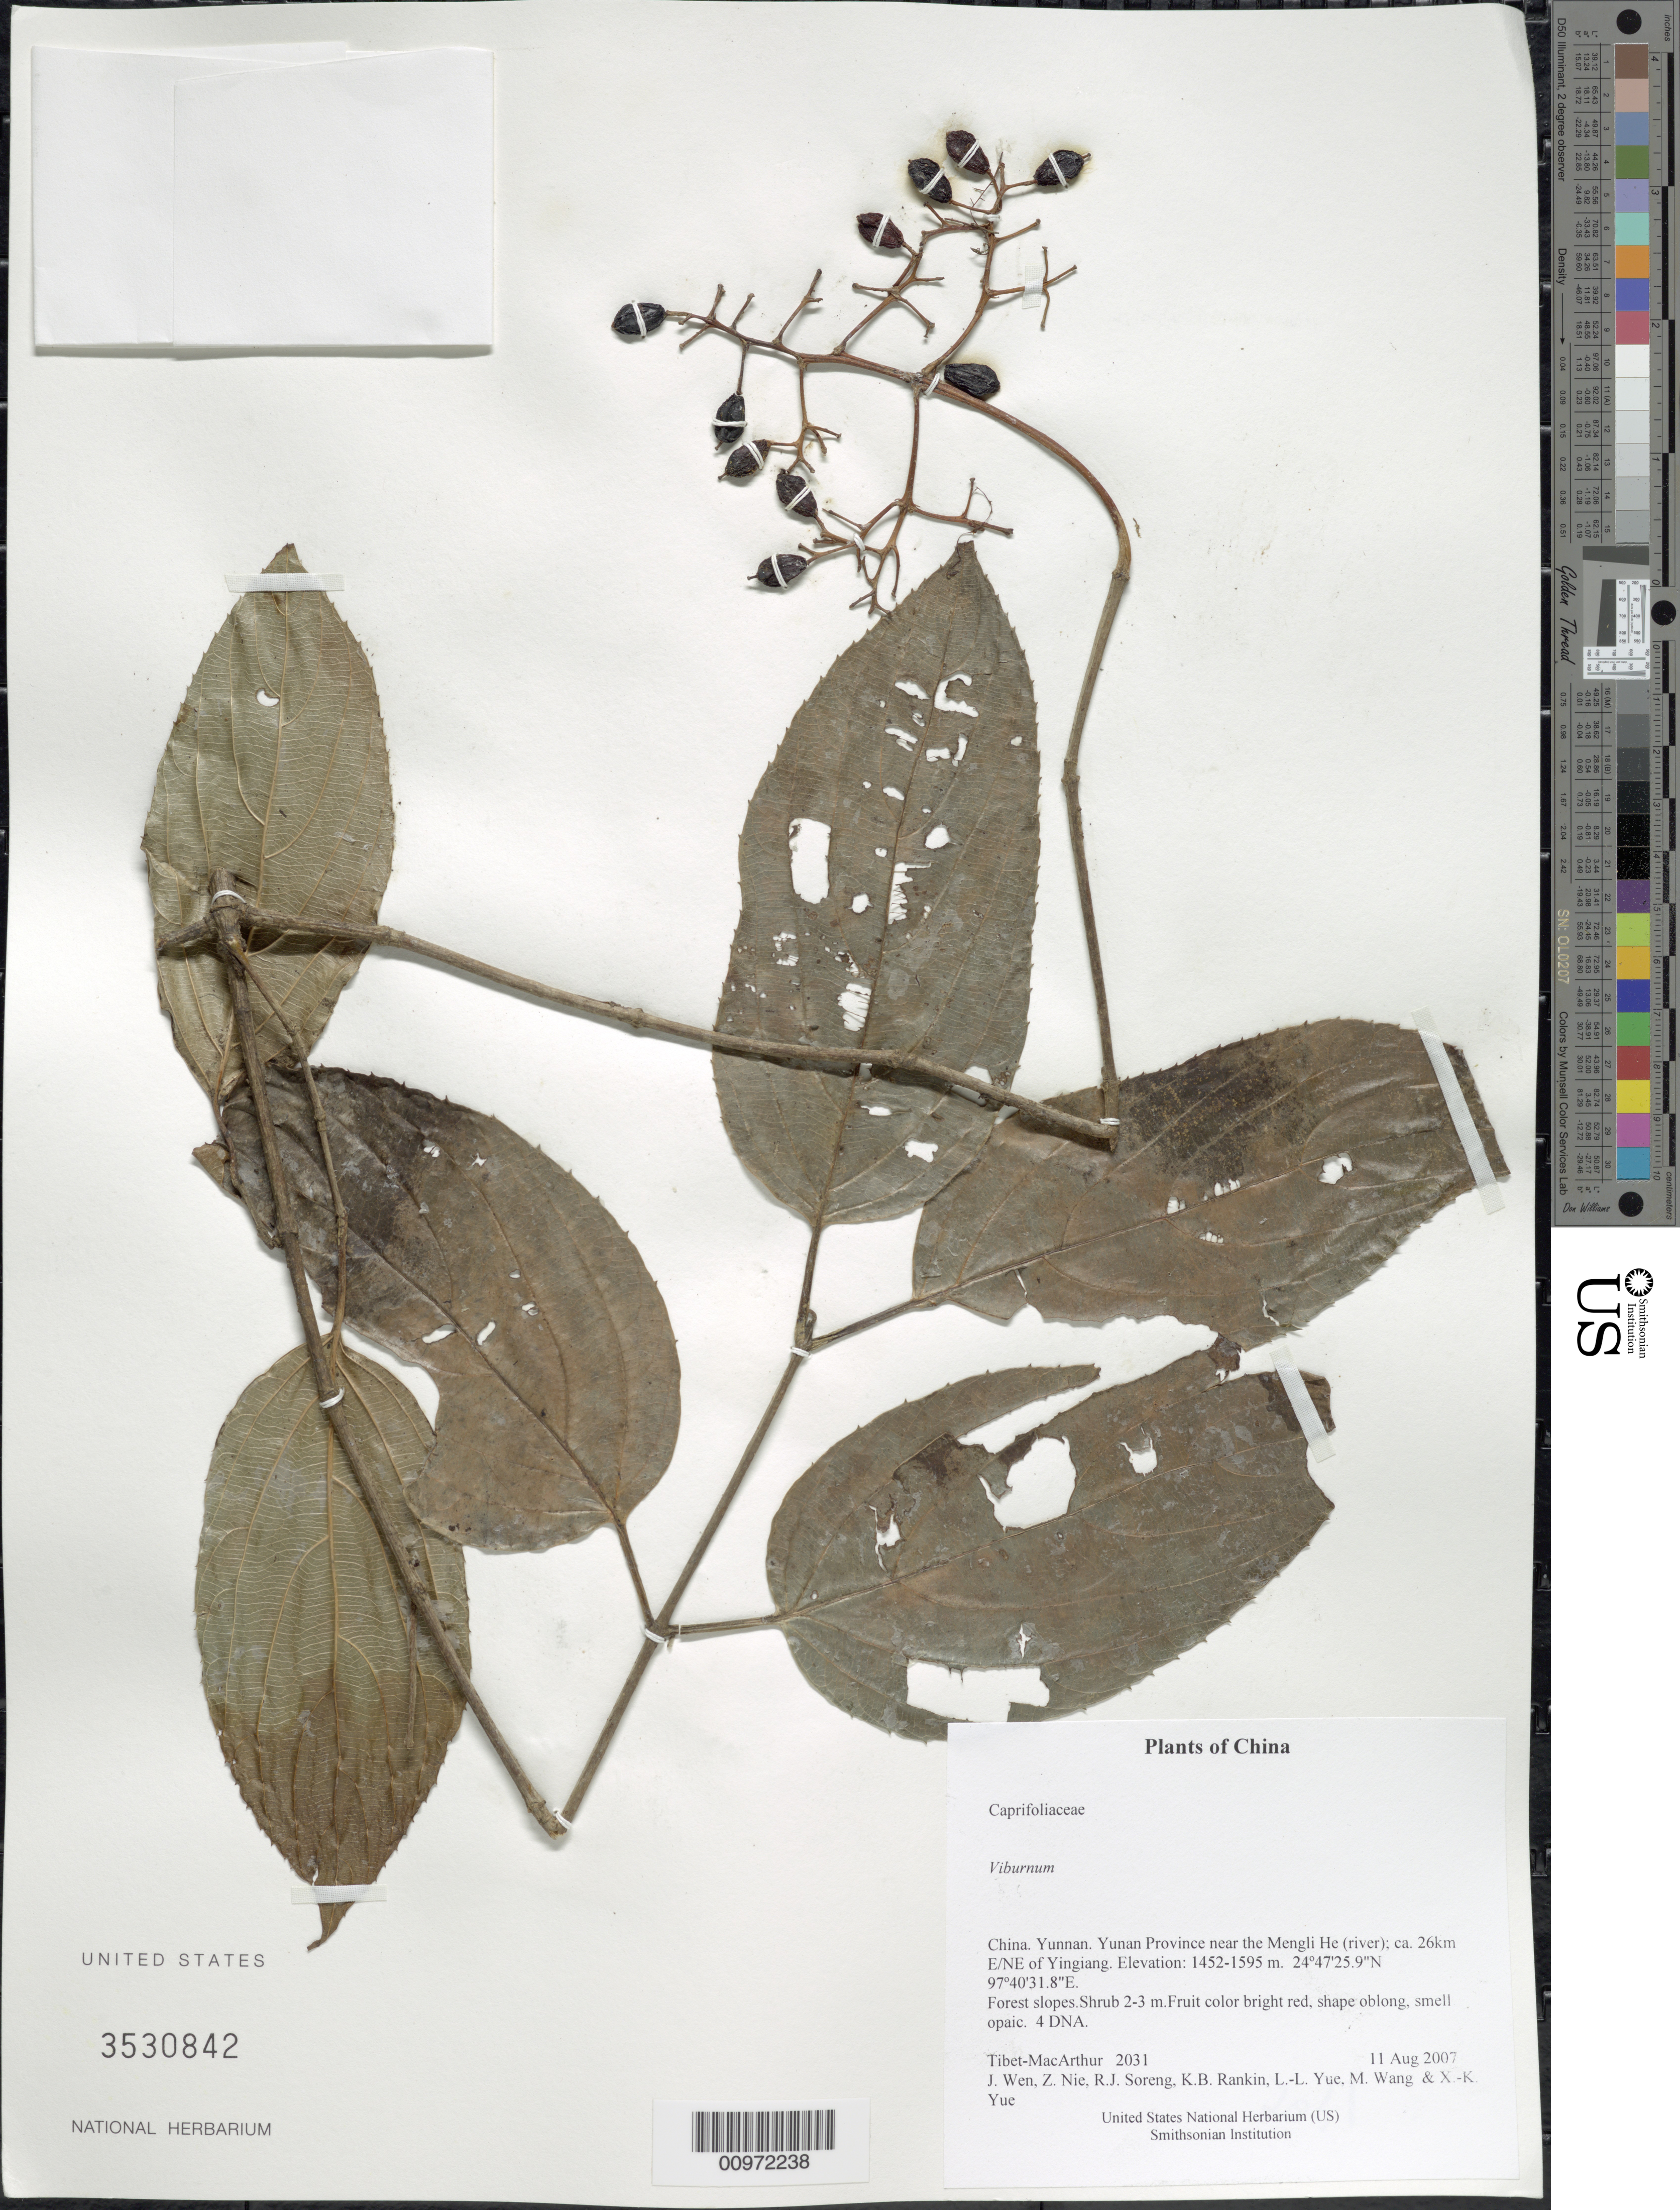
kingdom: Plantae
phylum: Tracheophyta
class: Magnoliopsida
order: Dipsacales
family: Viburnaceae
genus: Viburnum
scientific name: Viburnum sp.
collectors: Tibet-MacArthur, J. Wen, Z. Nie, R. J. Soreng, K. Rankin, L. Yue, M. Wang & X. Yue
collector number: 2031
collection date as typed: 11 Aug 2007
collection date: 2007-08-11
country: China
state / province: Yunnan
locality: Yunan Province near the Mengli He (river); ca. 26km E/NE of Yingiang.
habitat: Forest slopes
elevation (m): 1452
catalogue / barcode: US 3530842